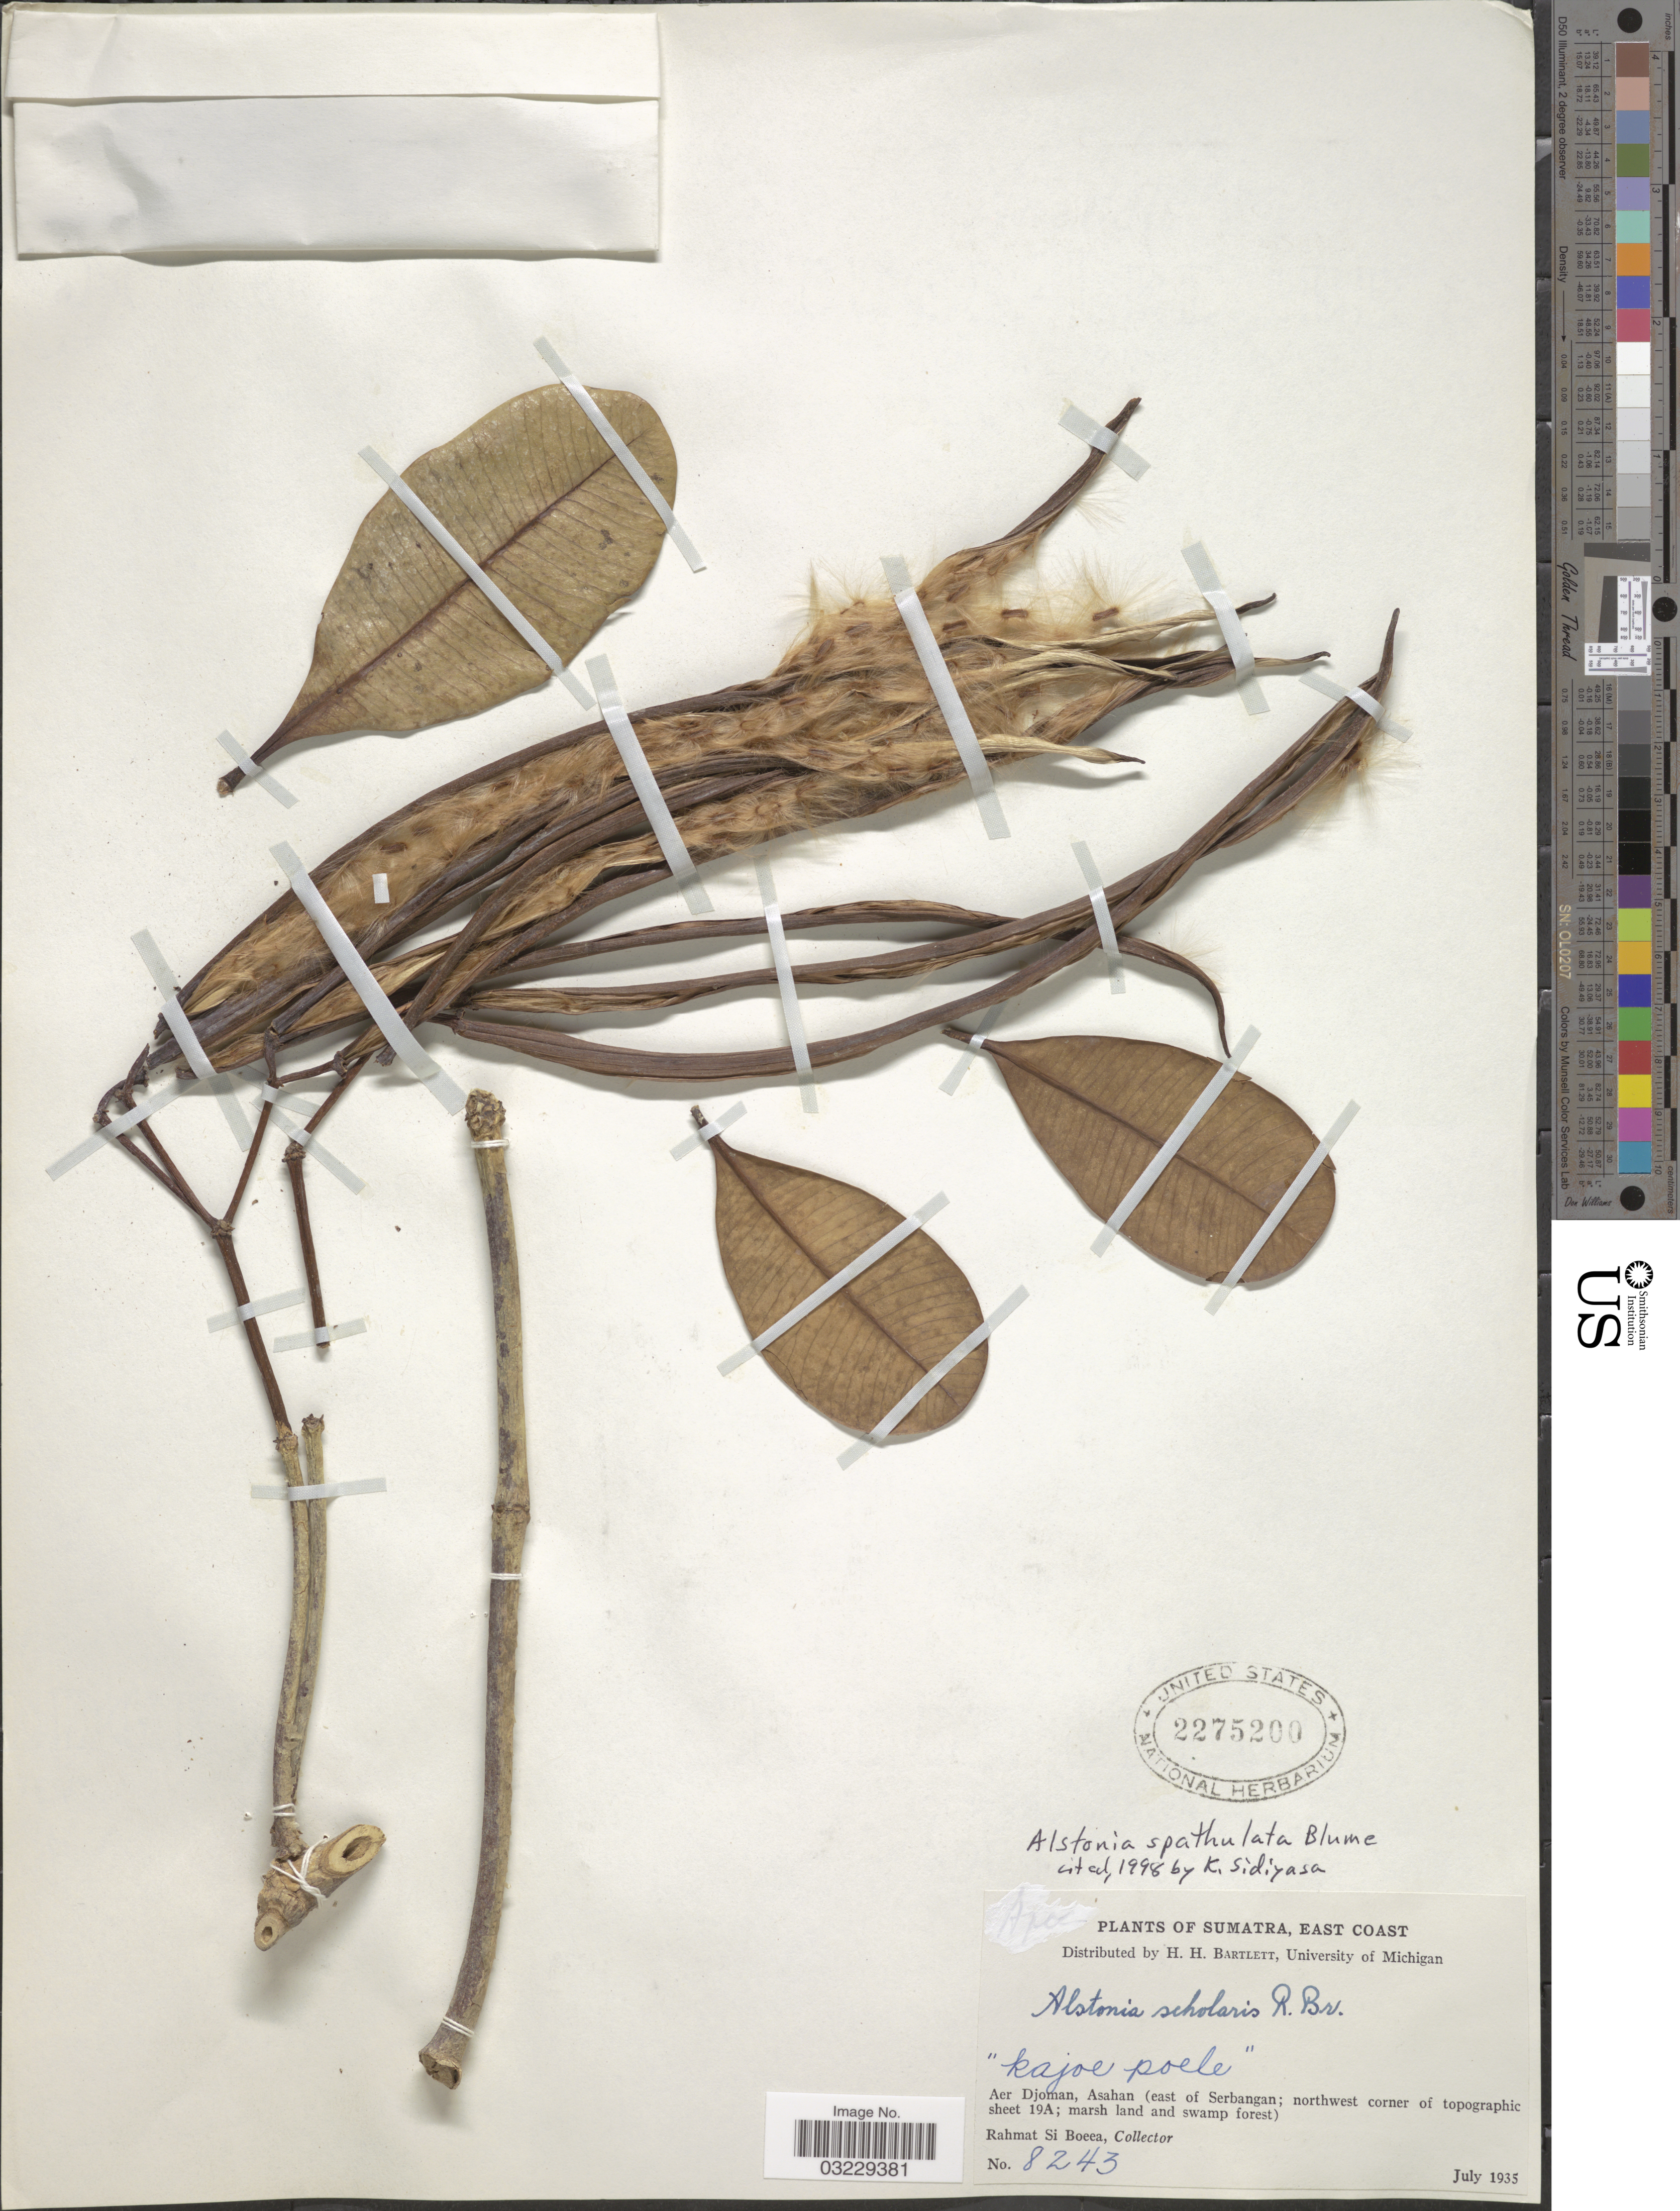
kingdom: Plantae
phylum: Tracheophyta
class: Magnoliopsida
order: Gentianales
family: Apocynaceae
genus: Alstonia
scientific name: Alstonia spathulata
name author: Blume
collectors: Rahmat Si Boeea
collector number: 8243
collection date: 1935-07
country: Indonesia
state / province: Sumatra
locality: East Coast. Aer Djoman, Asahan (east of Serbangan); northwest corner of topographic sheet 19A.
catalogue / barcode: US 2275200